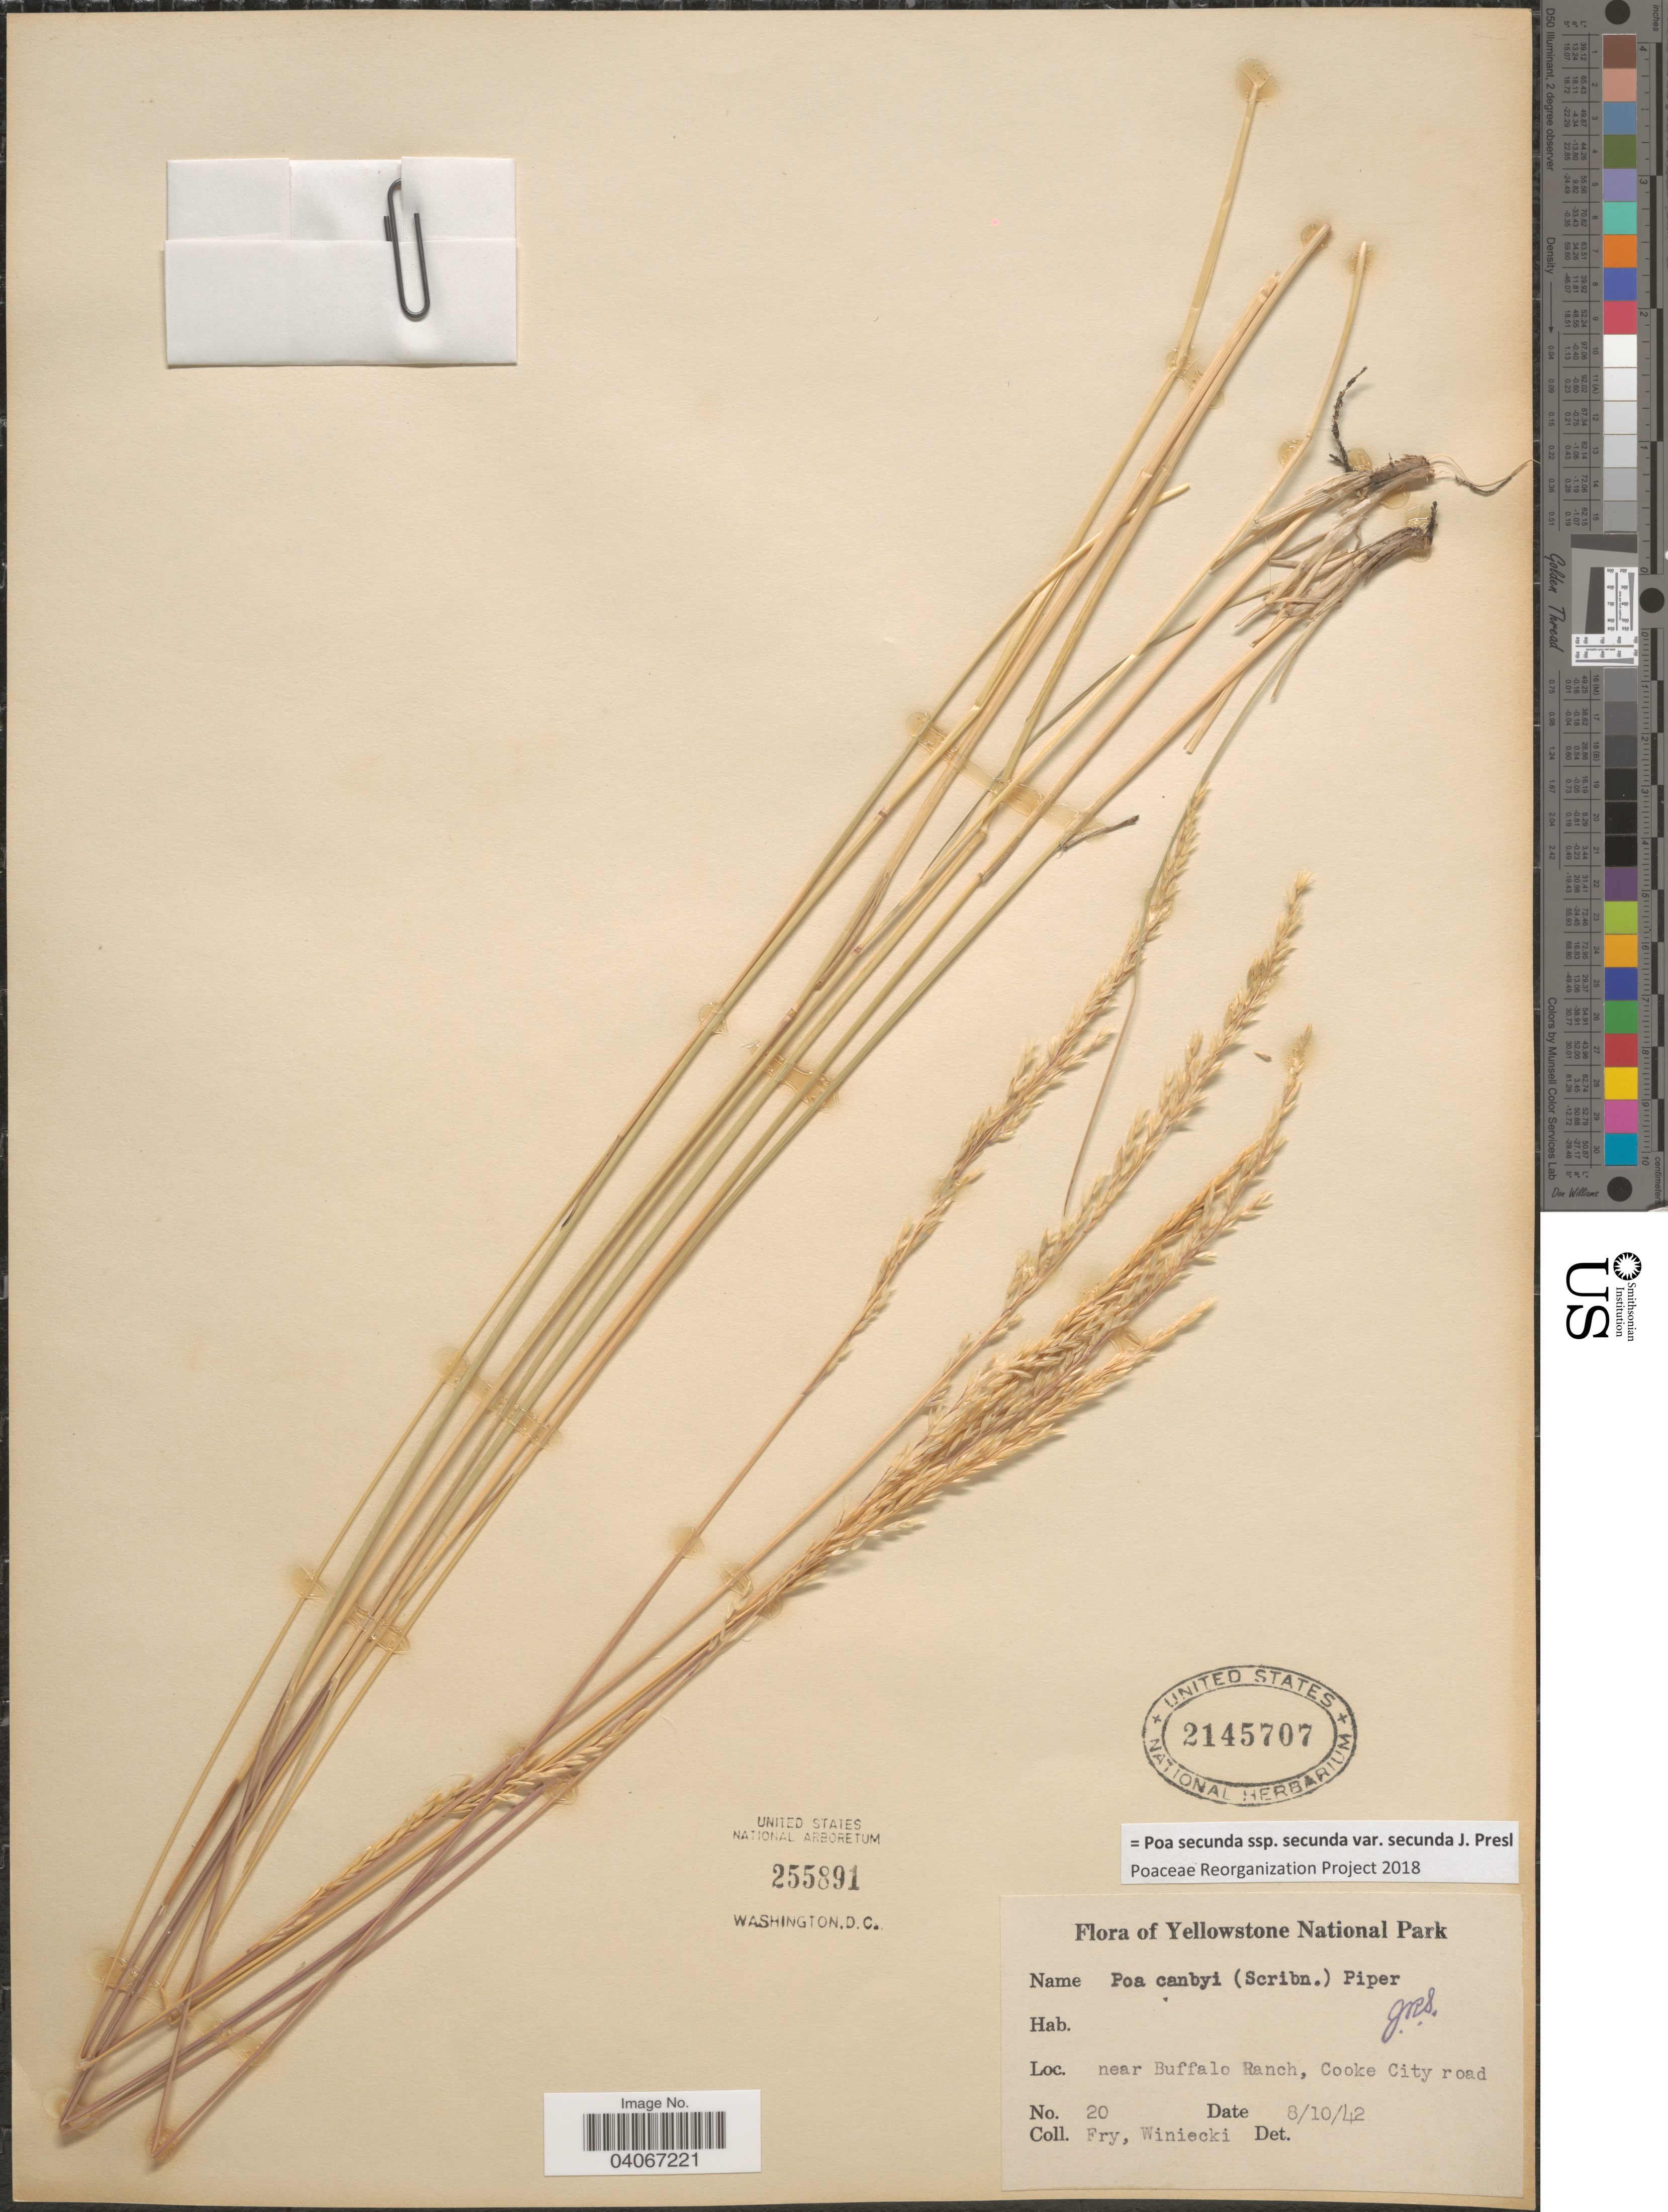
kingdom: Plantae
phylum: Tracheophyta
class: Liliopsida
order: Poales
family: Poaceae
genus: Poa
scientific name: Poa secunda subsp. secunda var. secunda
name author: J. Presl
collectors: F. Winiecki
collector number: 20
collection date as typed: Transcribed d/m/y: 10/8/42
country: United States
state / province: Wyoming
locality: Yellowstone National Park. Near Buffalo Ranch, Cooke City road.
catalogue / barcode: US 2145707